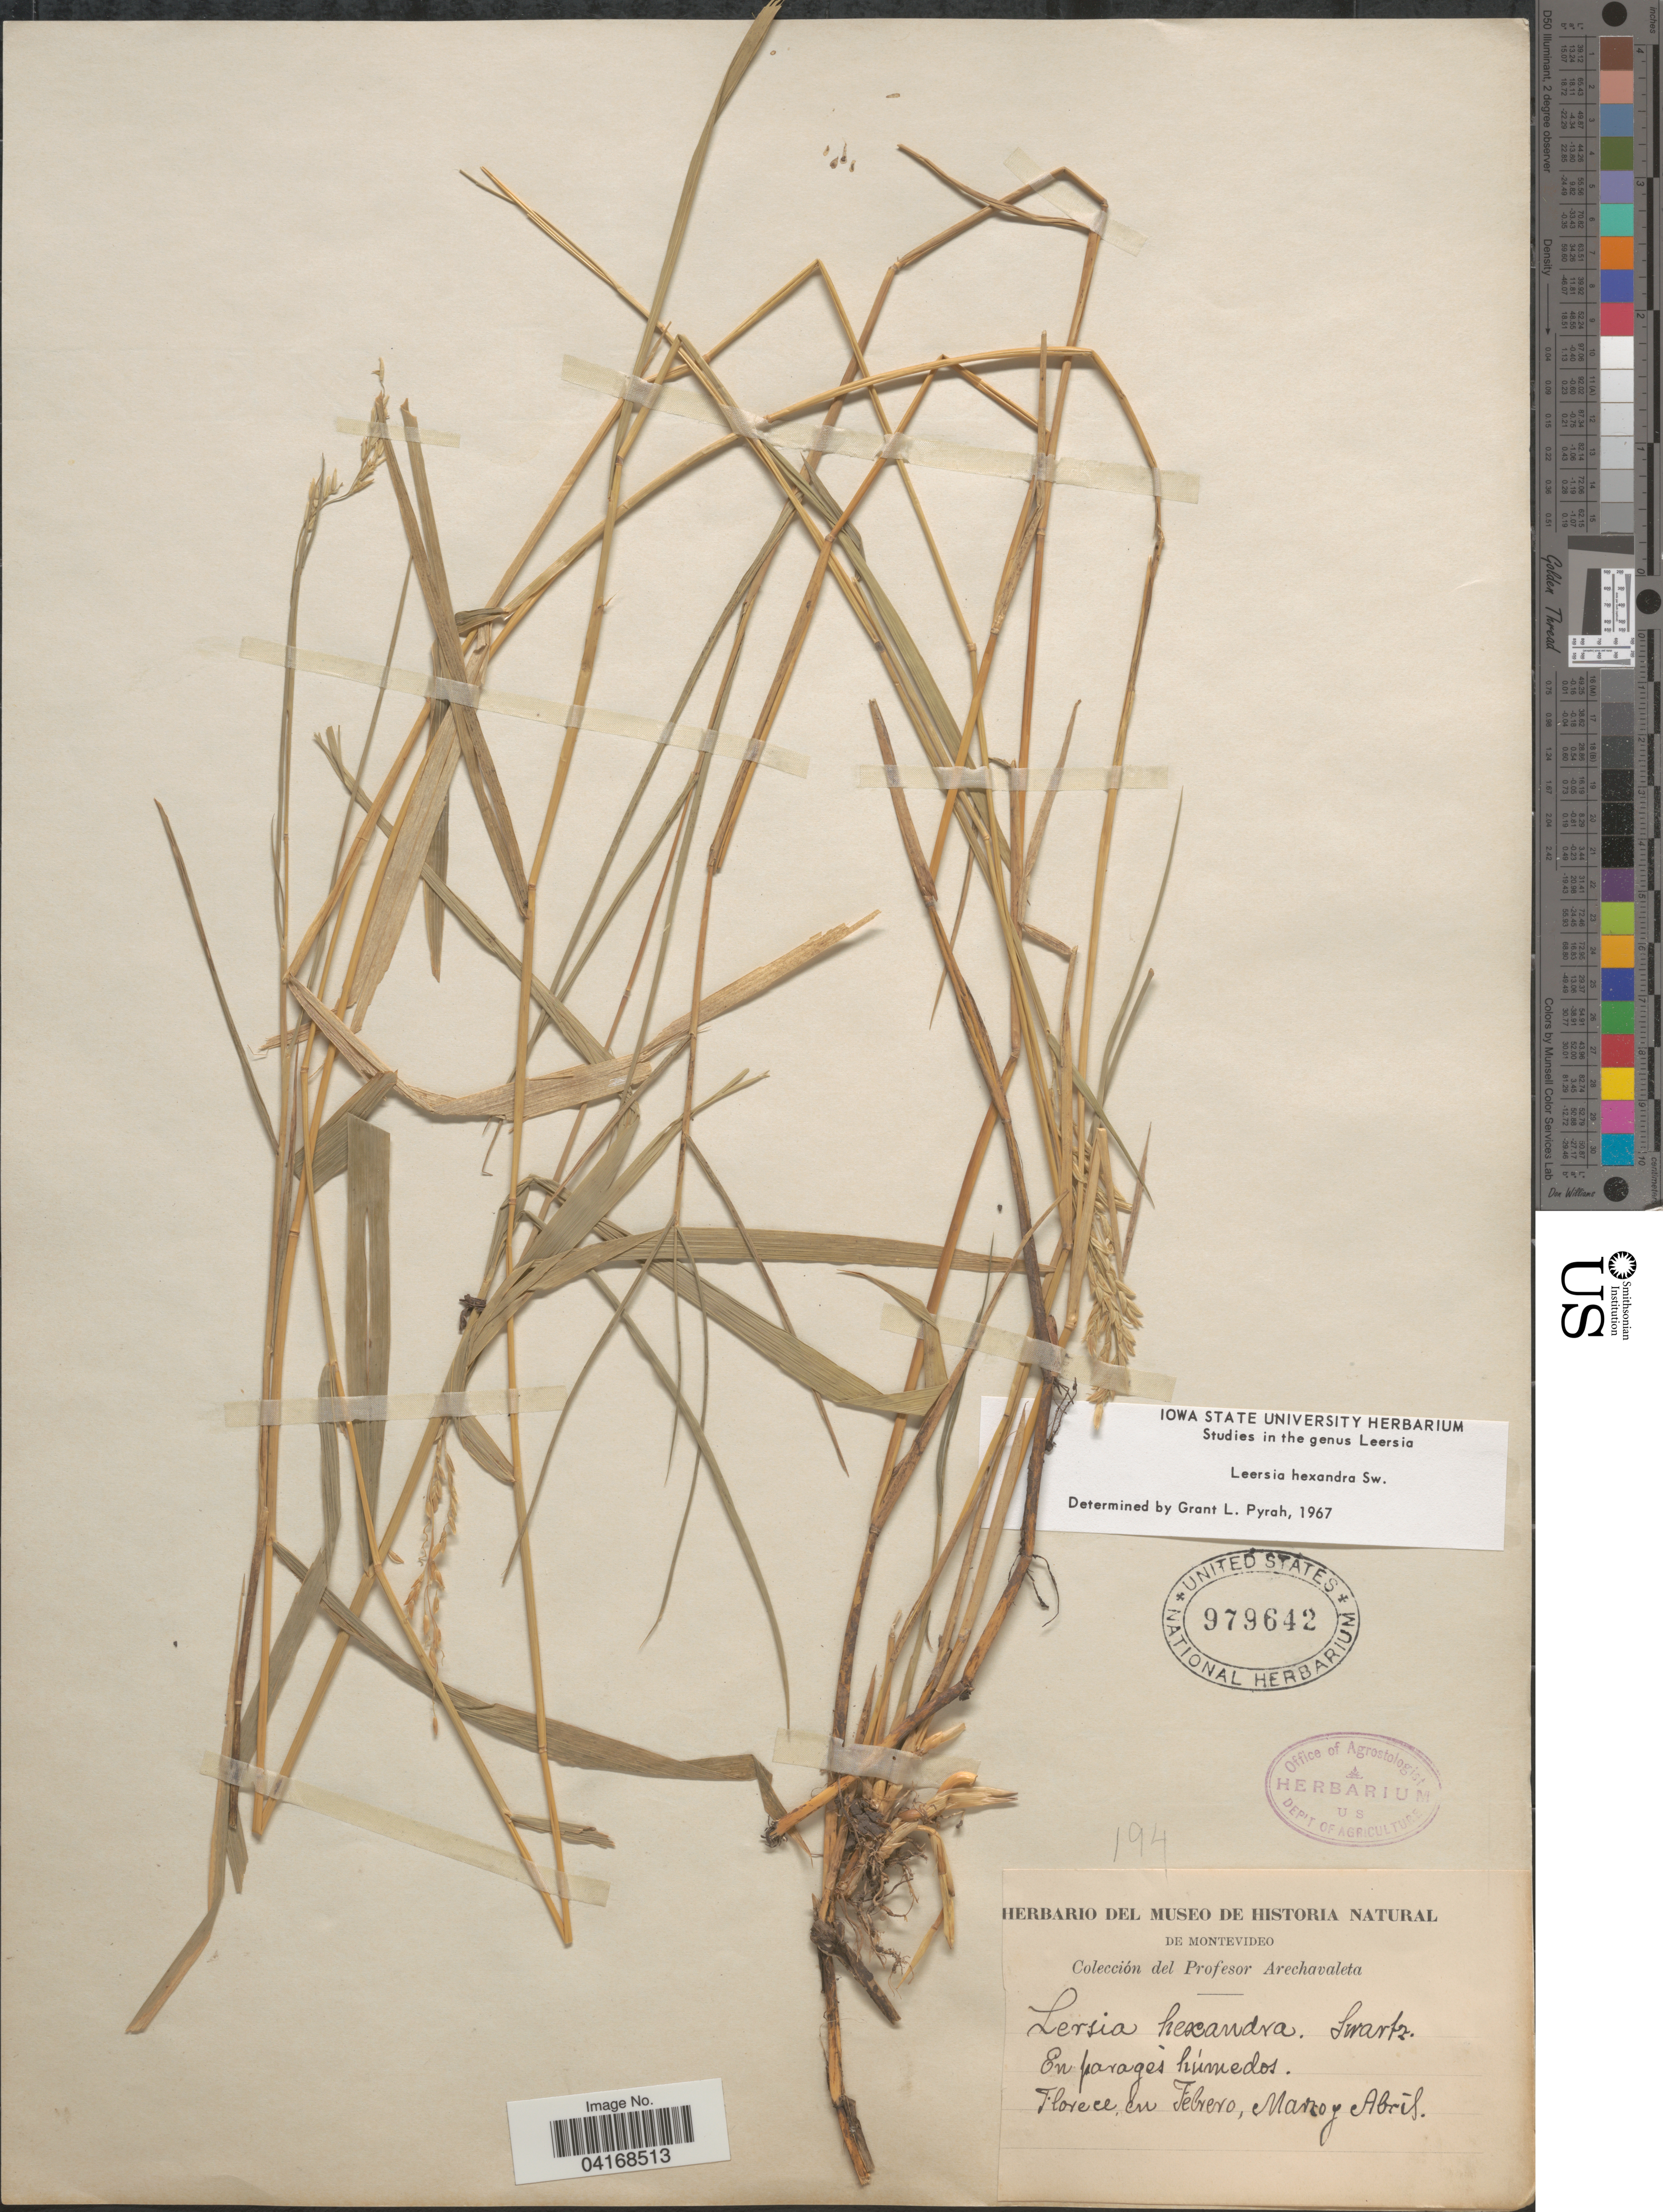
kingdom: Plantae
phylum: Tracheophyta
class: Liliopsida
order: Poales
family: Poaceae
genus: Leersia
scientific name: Leersia hexandra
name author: Sw.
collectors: Arechavaleta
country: Uruguay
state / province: Montevideo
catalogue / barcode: US 979642